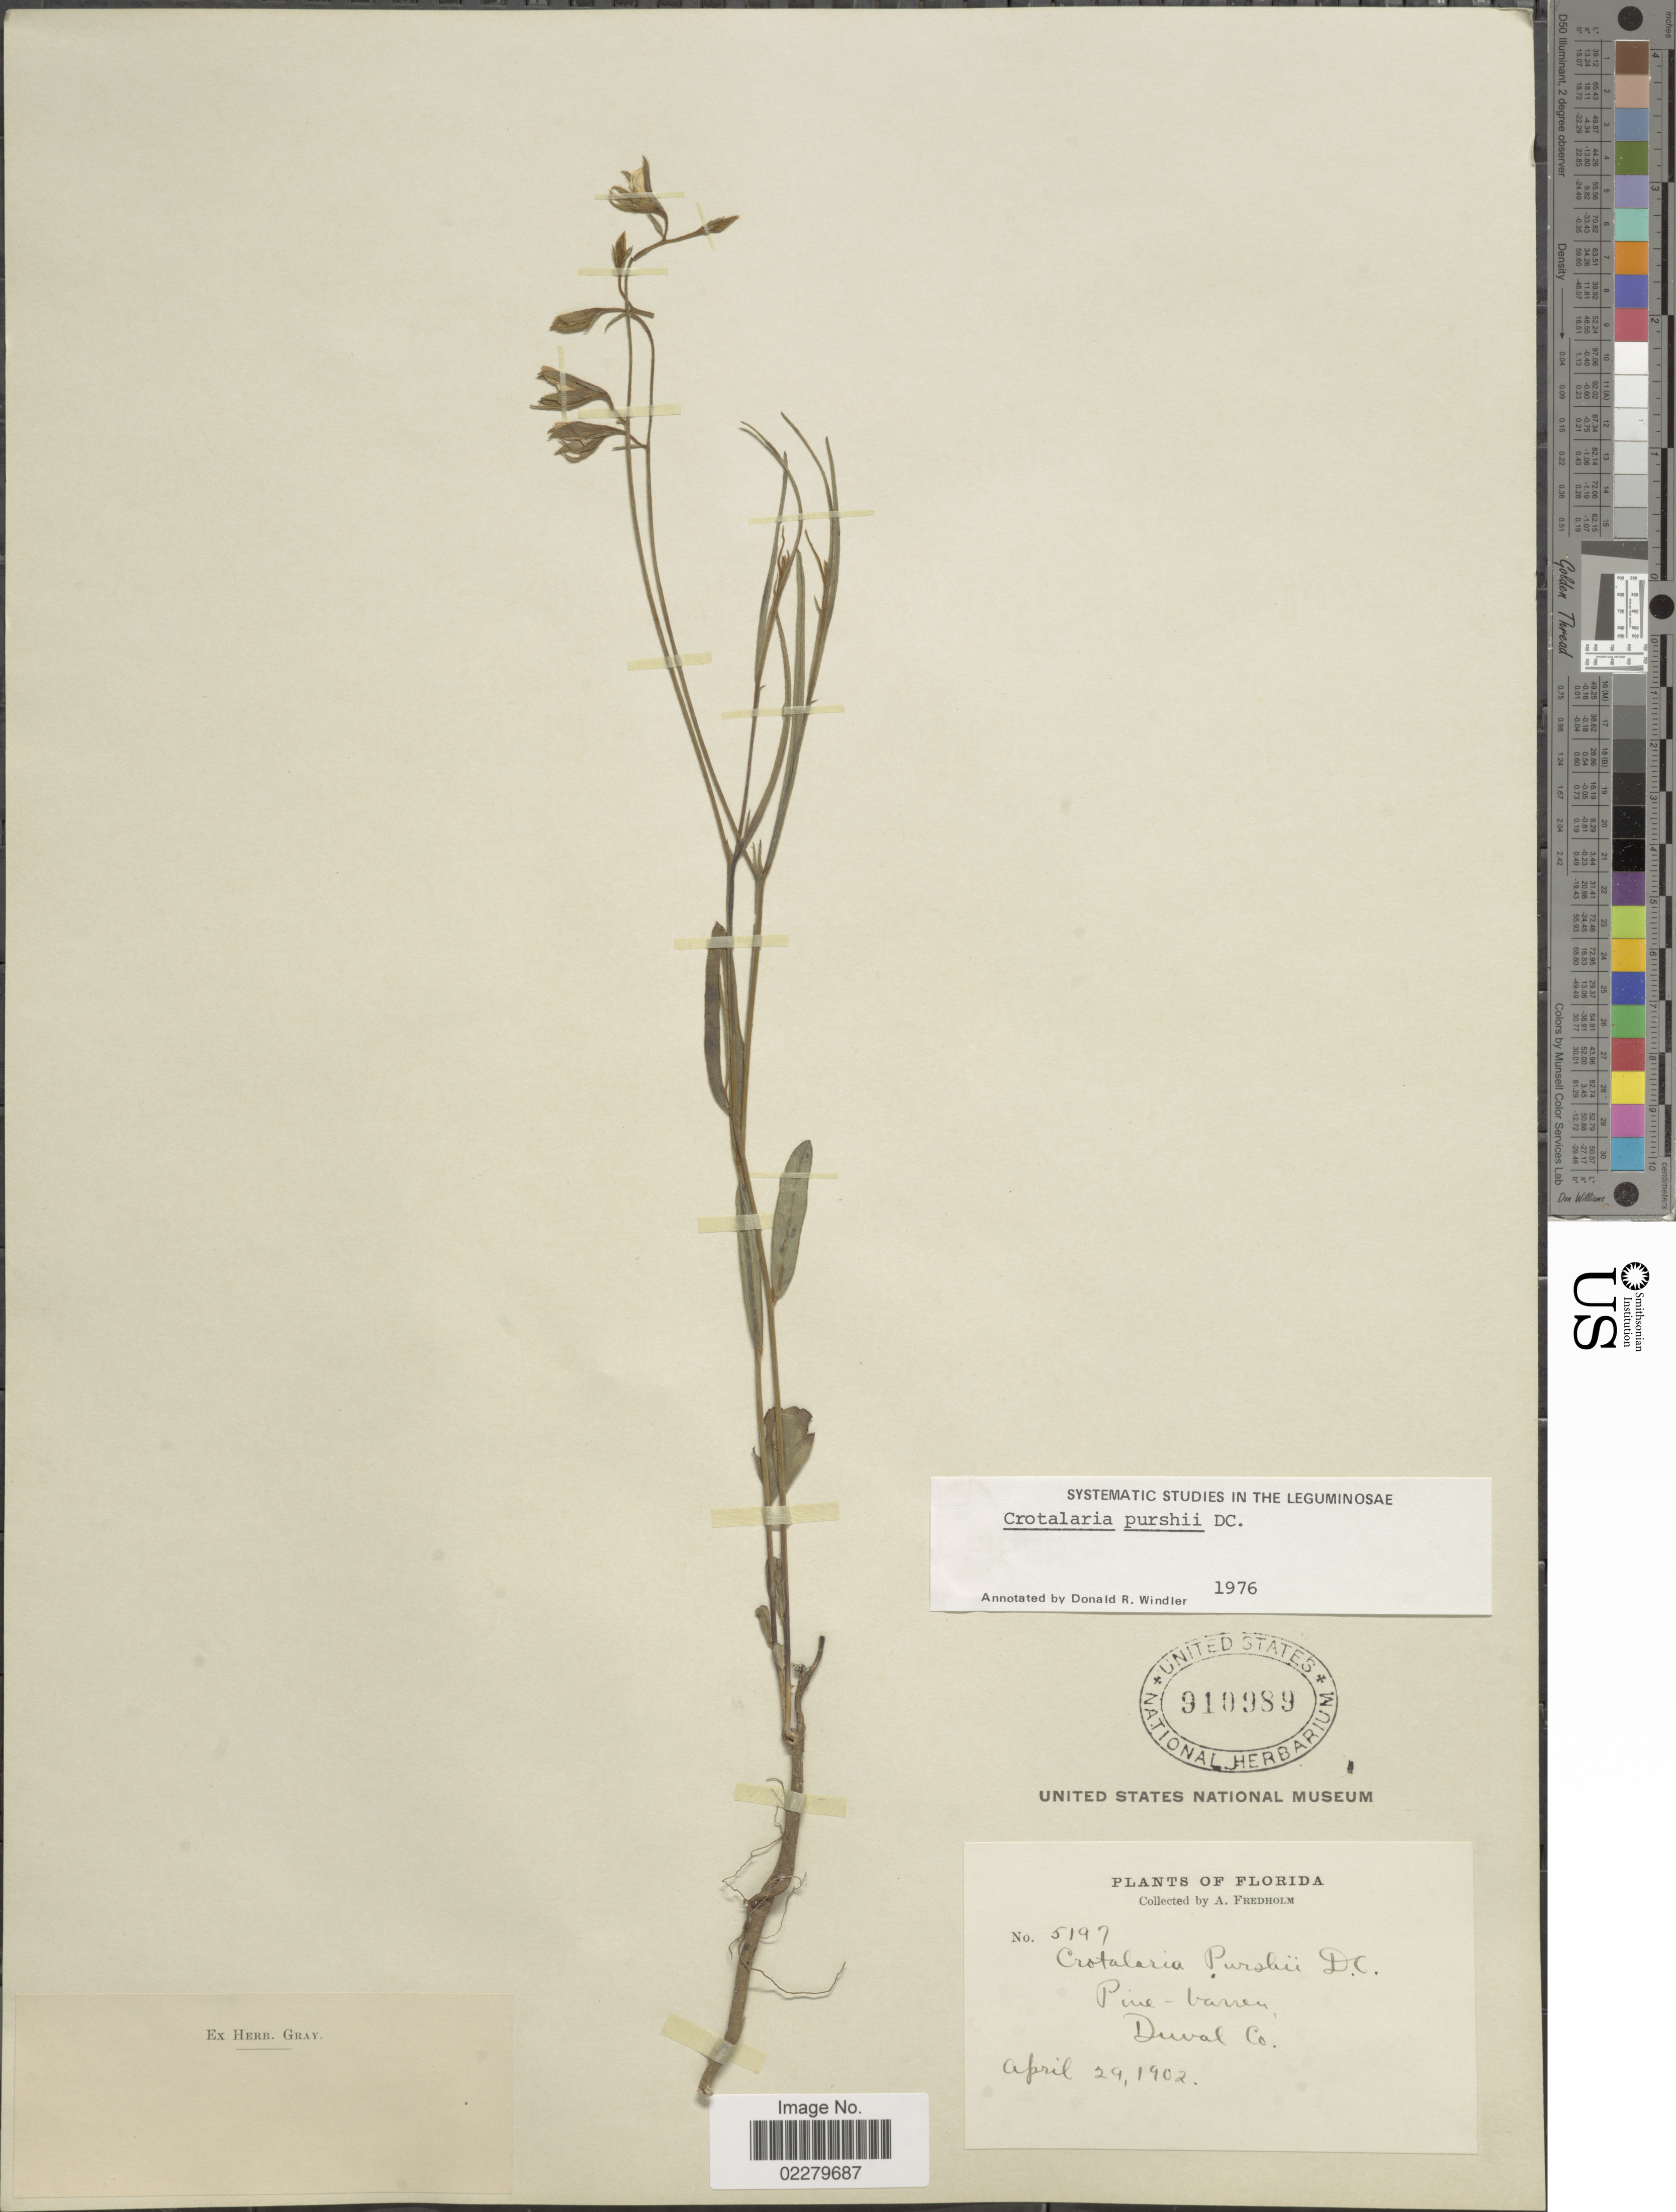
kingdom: Plantae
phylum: Tracheophyta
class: Magnoliopsida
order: Fabales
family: Fabaceae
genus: Crotalaria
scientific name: Crotalaria purshii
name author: DC.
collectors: A. Fredholm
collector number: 5197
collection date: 1902-04-29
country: United States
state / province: Florida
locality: Pine-barren, Duval Co.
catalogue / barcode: US 910989